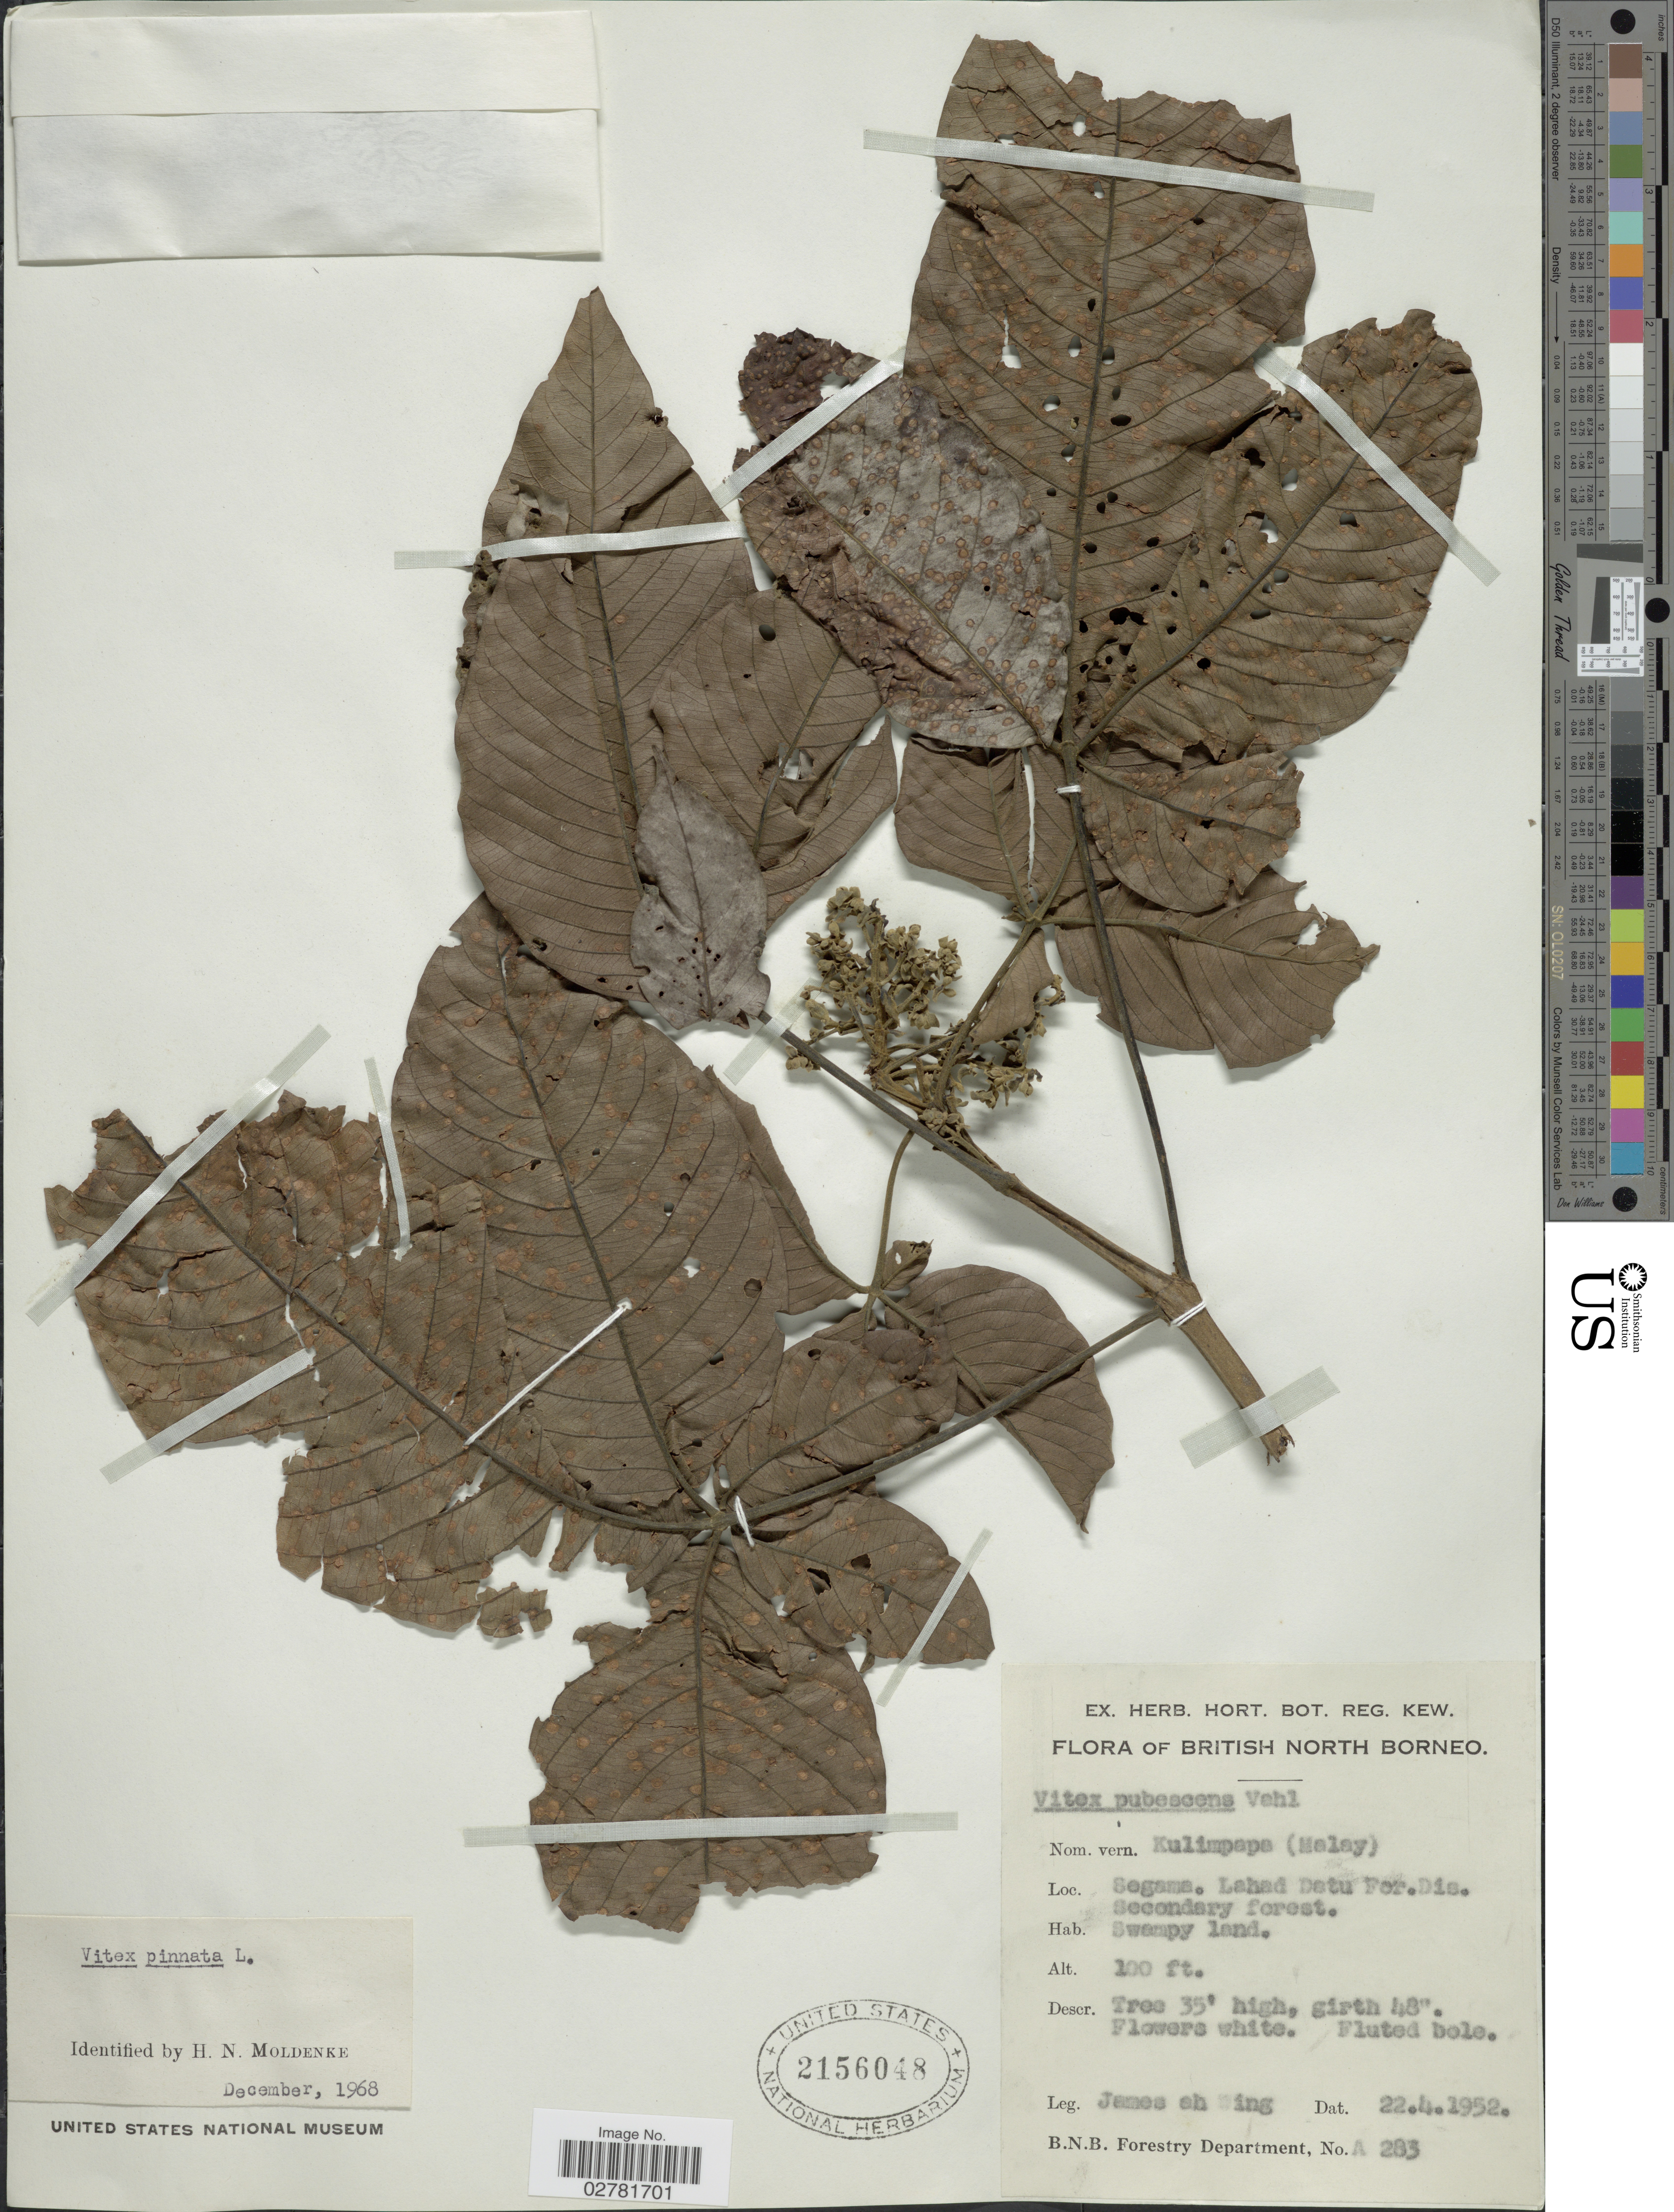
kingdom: Plantae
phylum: Tracheophyta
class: Magnoliopsida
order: Lamiales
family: Lamiaceae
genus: Vitex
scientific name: Vitex pinnata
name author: L.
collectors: J. Ahwing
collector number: A283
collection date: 1952-04-22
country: Malaysia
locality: British North Borneo. Segama. Lahad Datu For. Dis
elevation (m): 30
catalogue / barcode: US 2156048